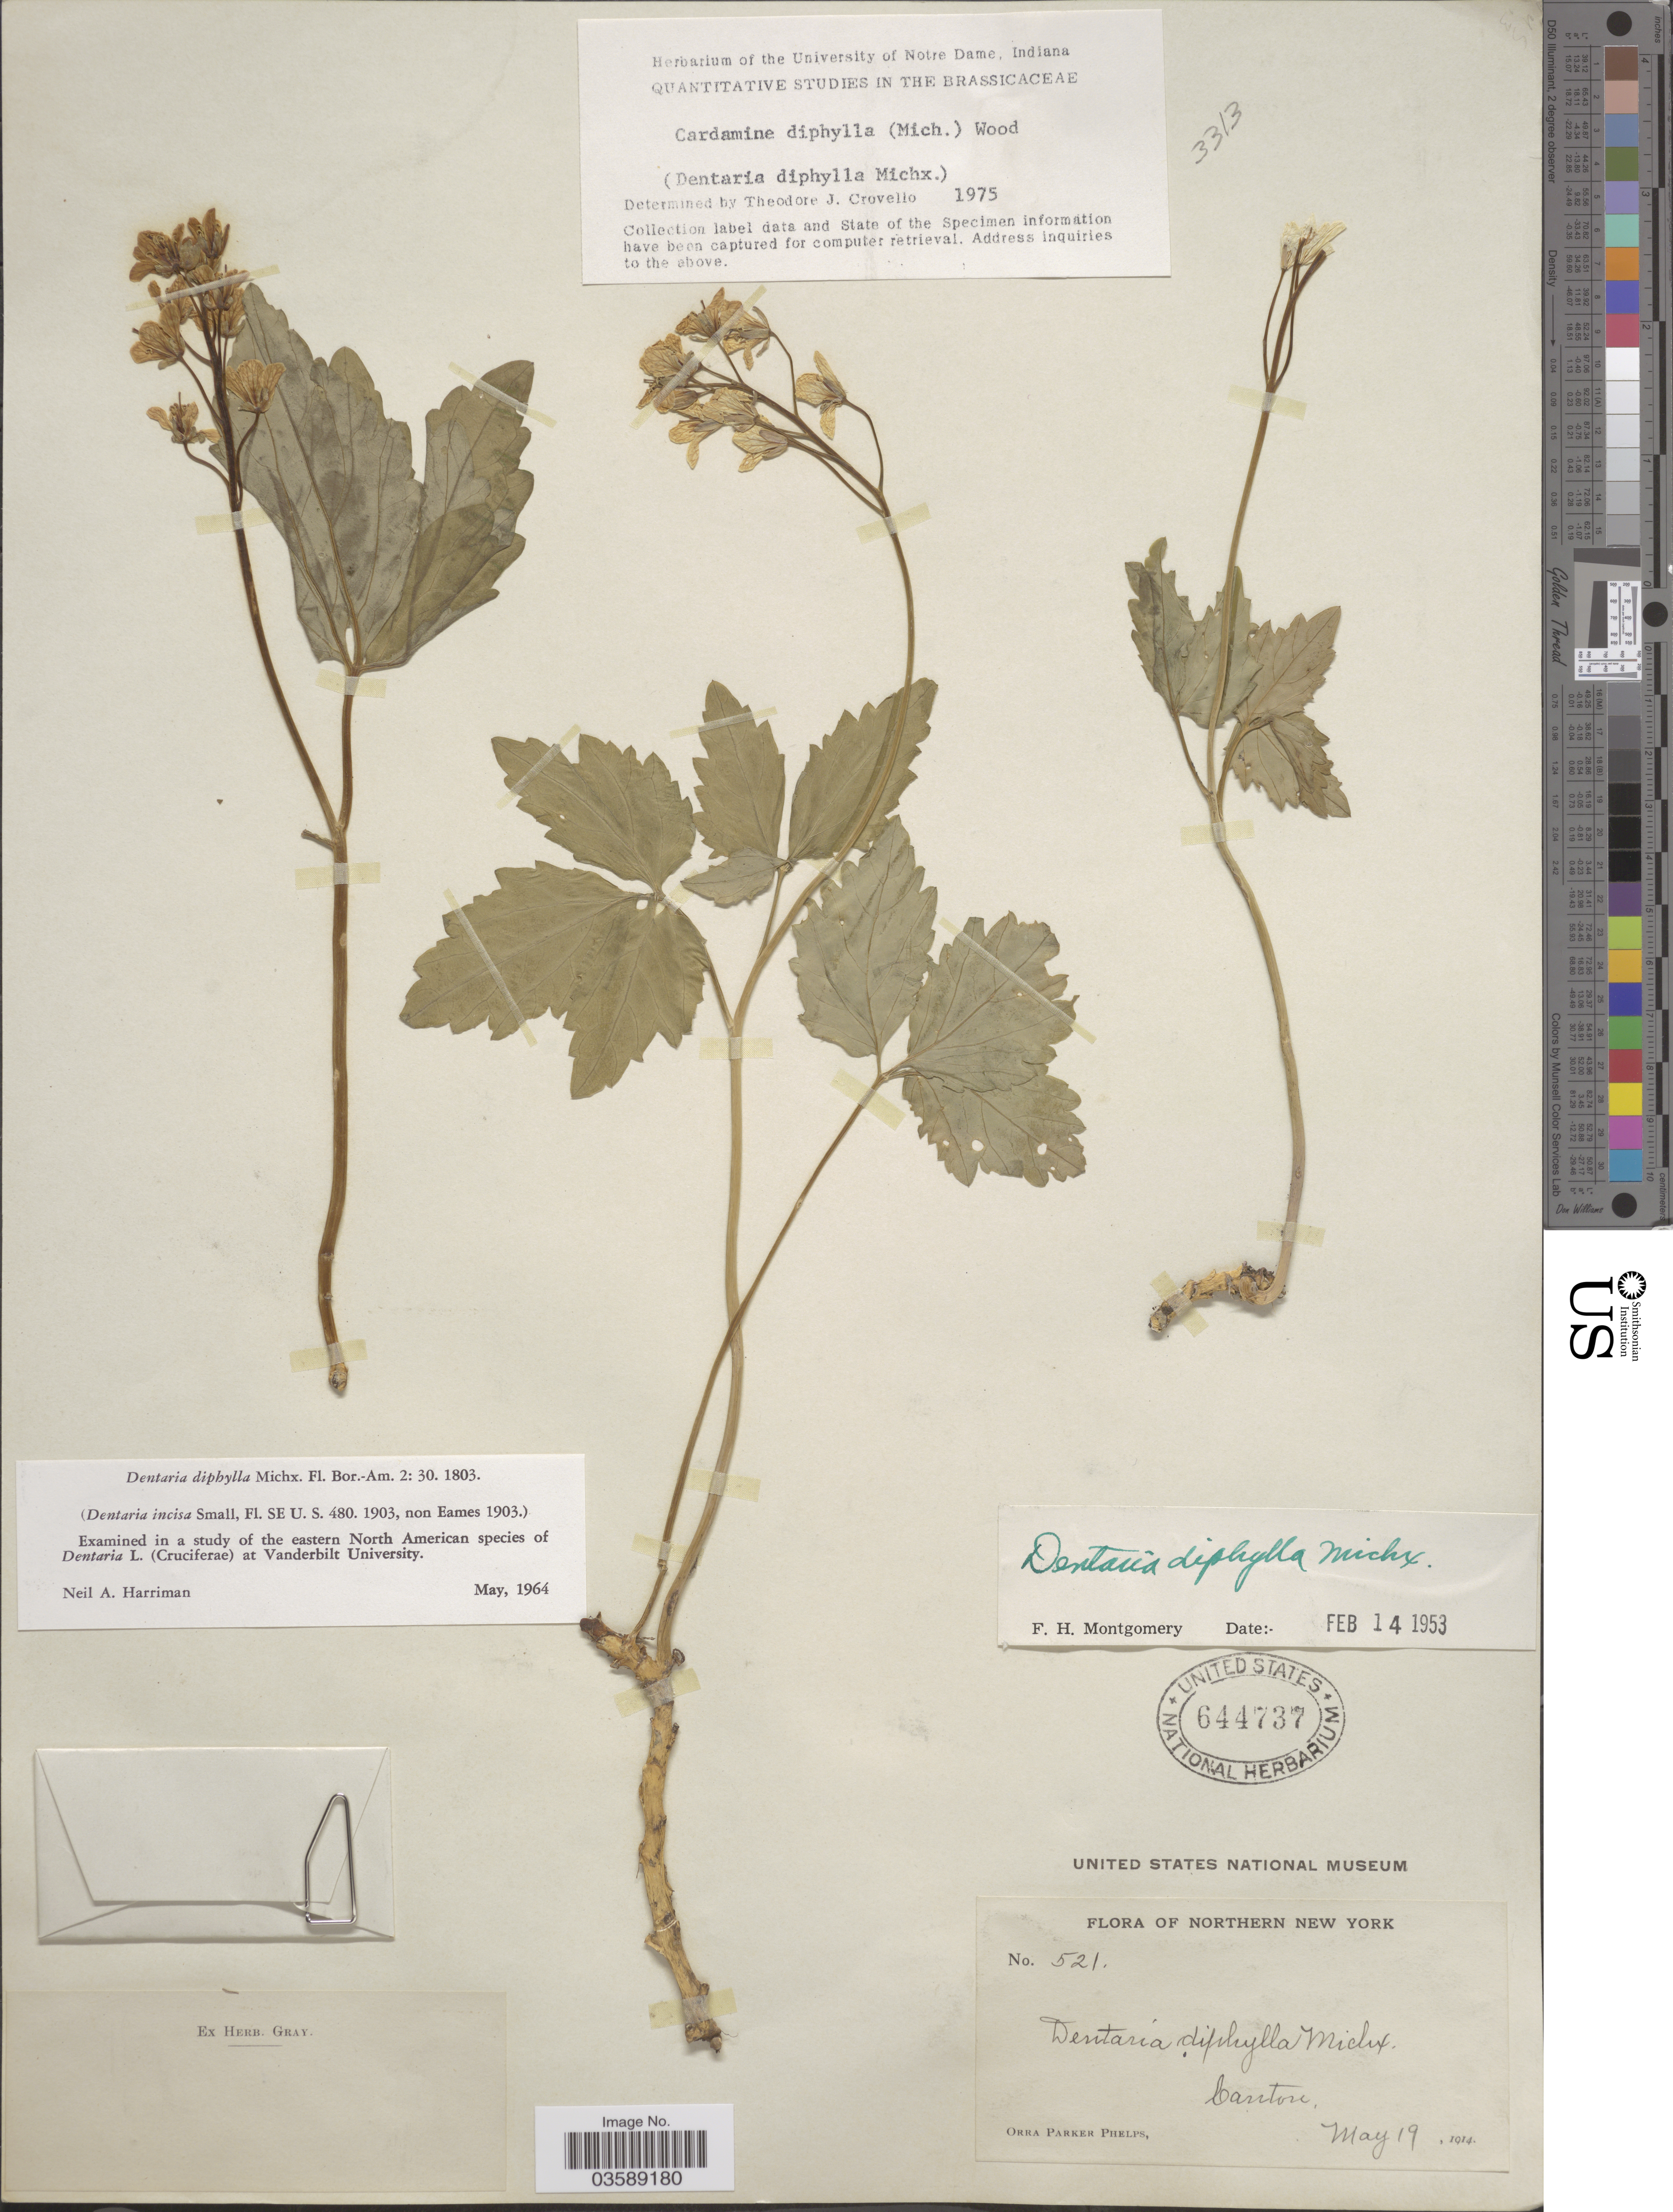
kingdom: Plantae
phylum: Tracheophyta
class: Magnoliopsida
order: Brassicales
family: Brassicaceae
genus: Cardamine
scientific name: Cardamine diphylla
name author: (Michx.) Alph. Wood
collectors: O. P. Phelps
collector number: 521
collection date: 1914-05-19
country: United States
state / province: New York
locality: Northern New York. Canton.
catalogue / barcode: US 644737